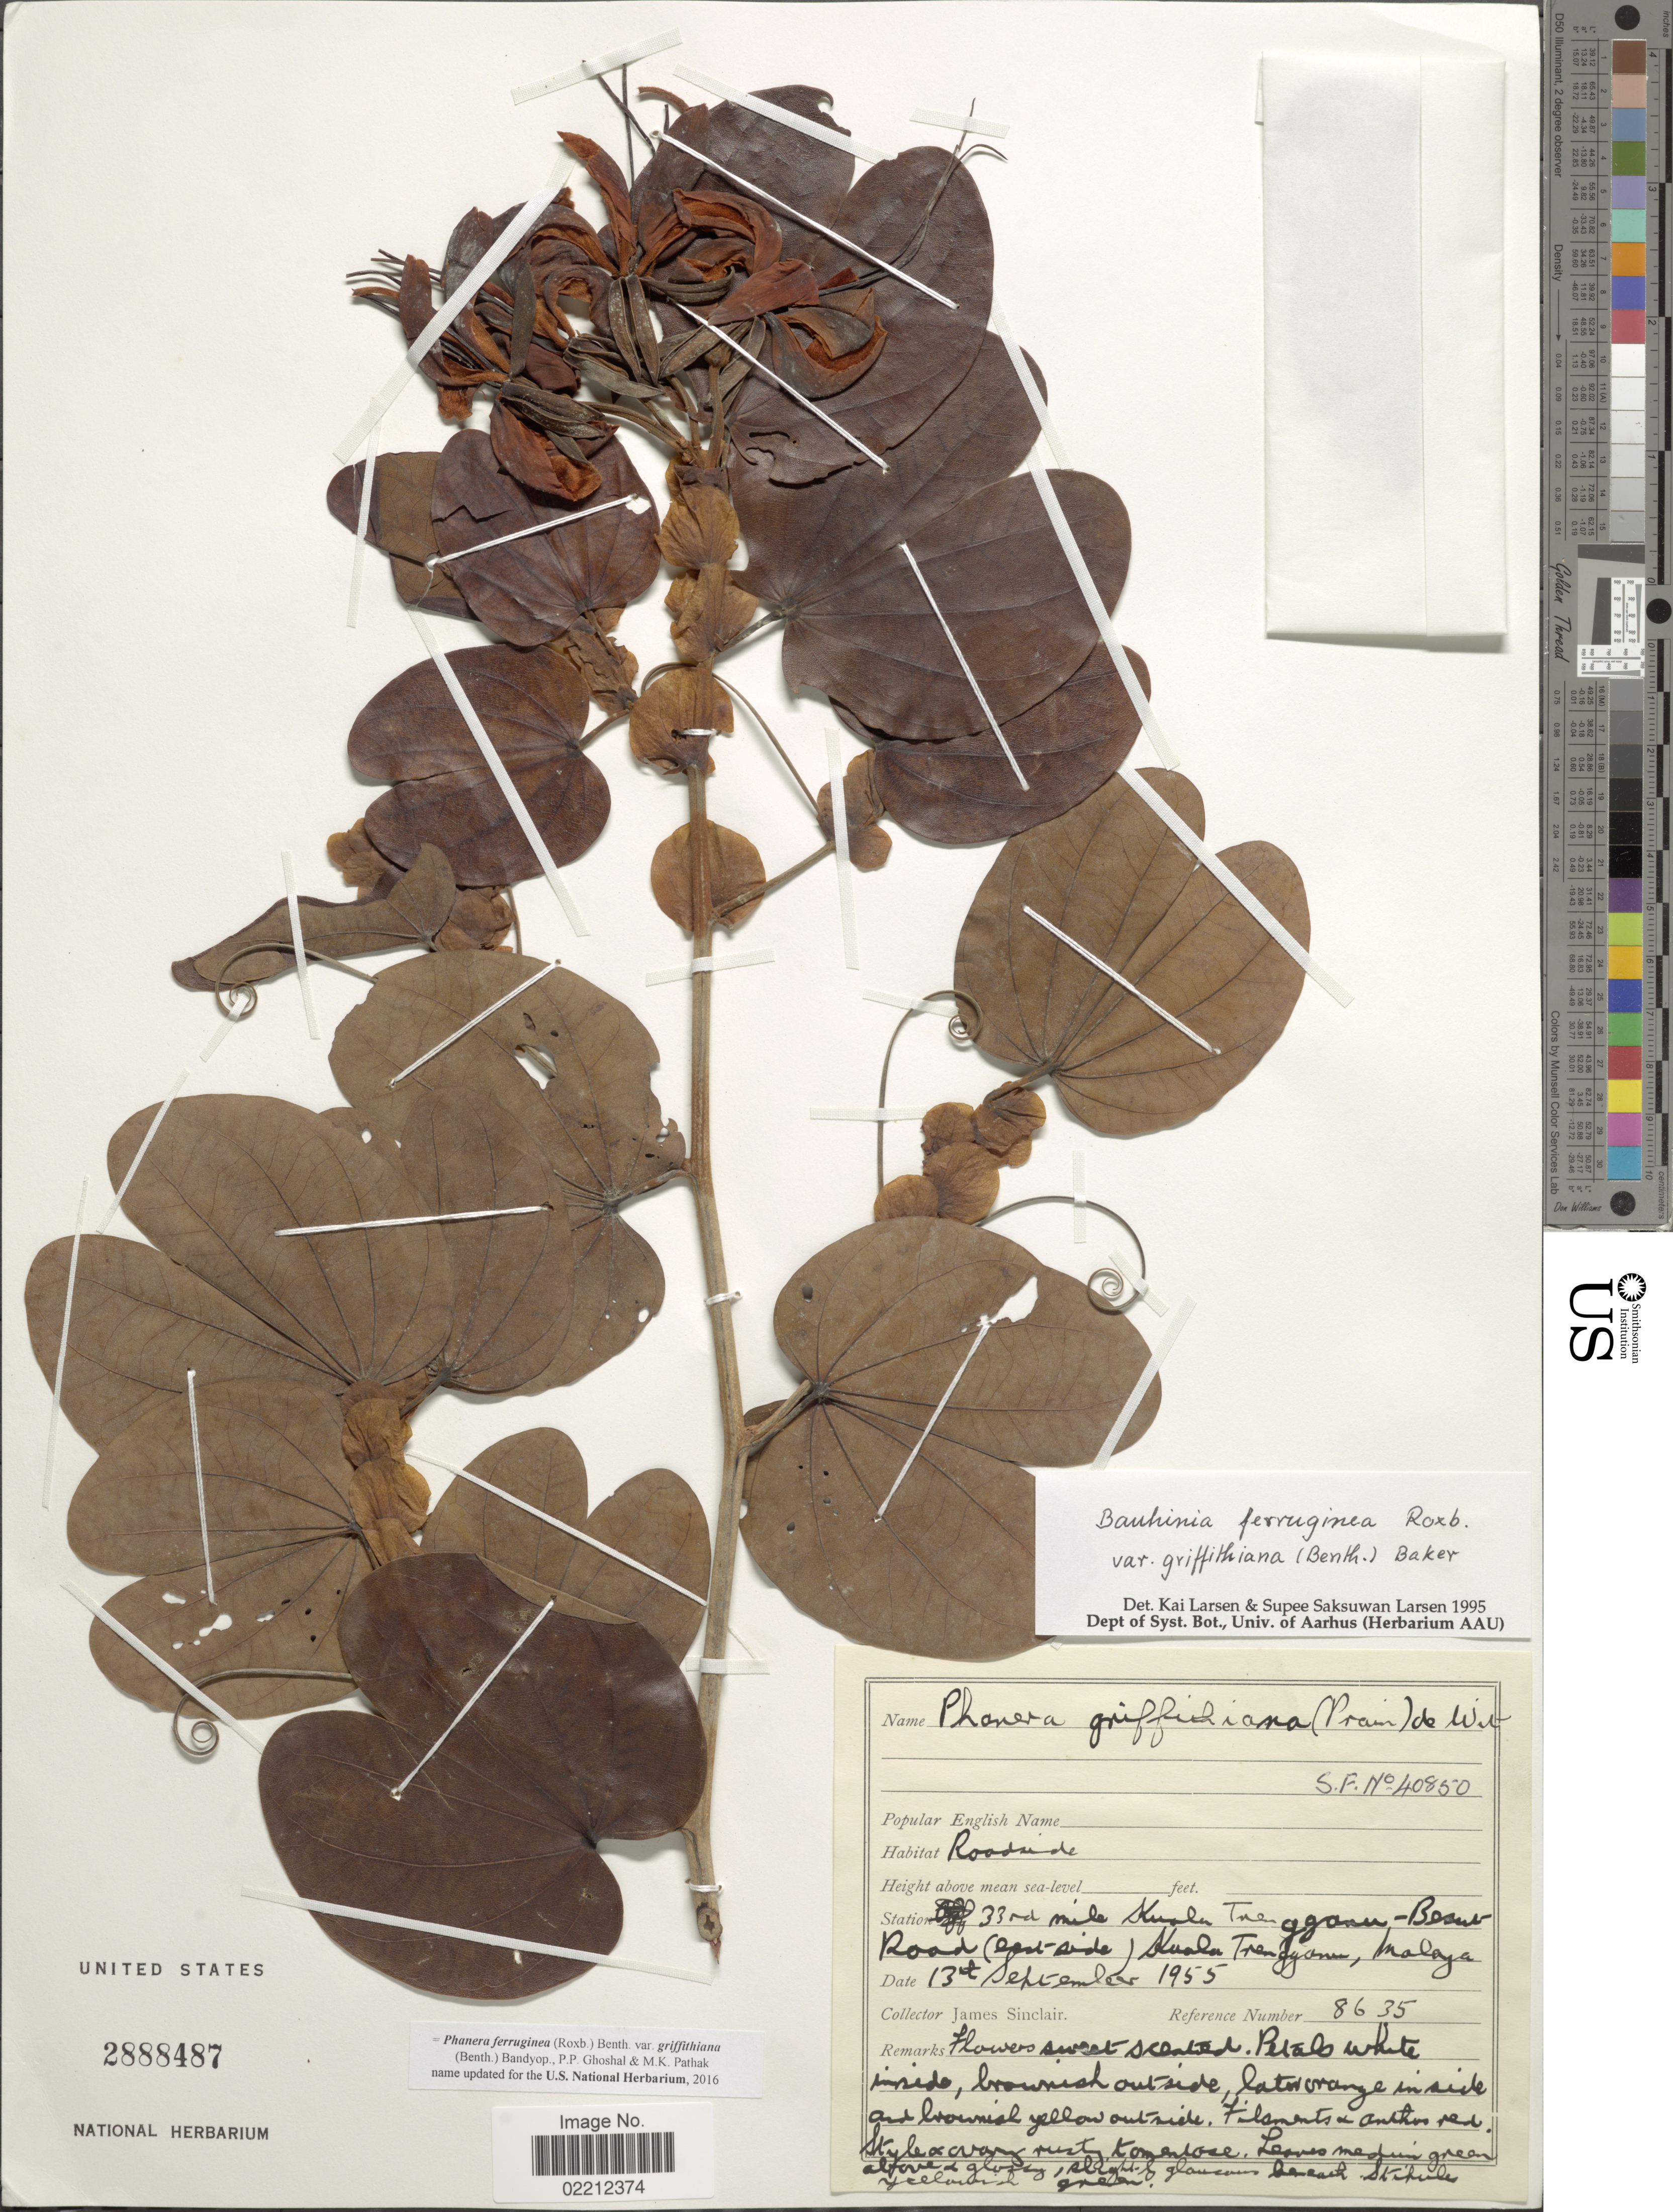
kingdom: Plantae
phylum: Tracheophyta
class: Magnoliopsida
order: Fabales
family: Fabaceae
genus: Phanera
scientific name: Phanera ferruginea var. griffithiana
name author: (Benth.) Bandyop. et al.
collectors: J. Sinclair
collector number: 8635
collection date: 1955-09-13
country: Malaysia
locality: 33rd mile Kuala Tregganu-Bea [illegible text] Road (east side) Kuala Tregganu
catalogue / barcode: US 2888487